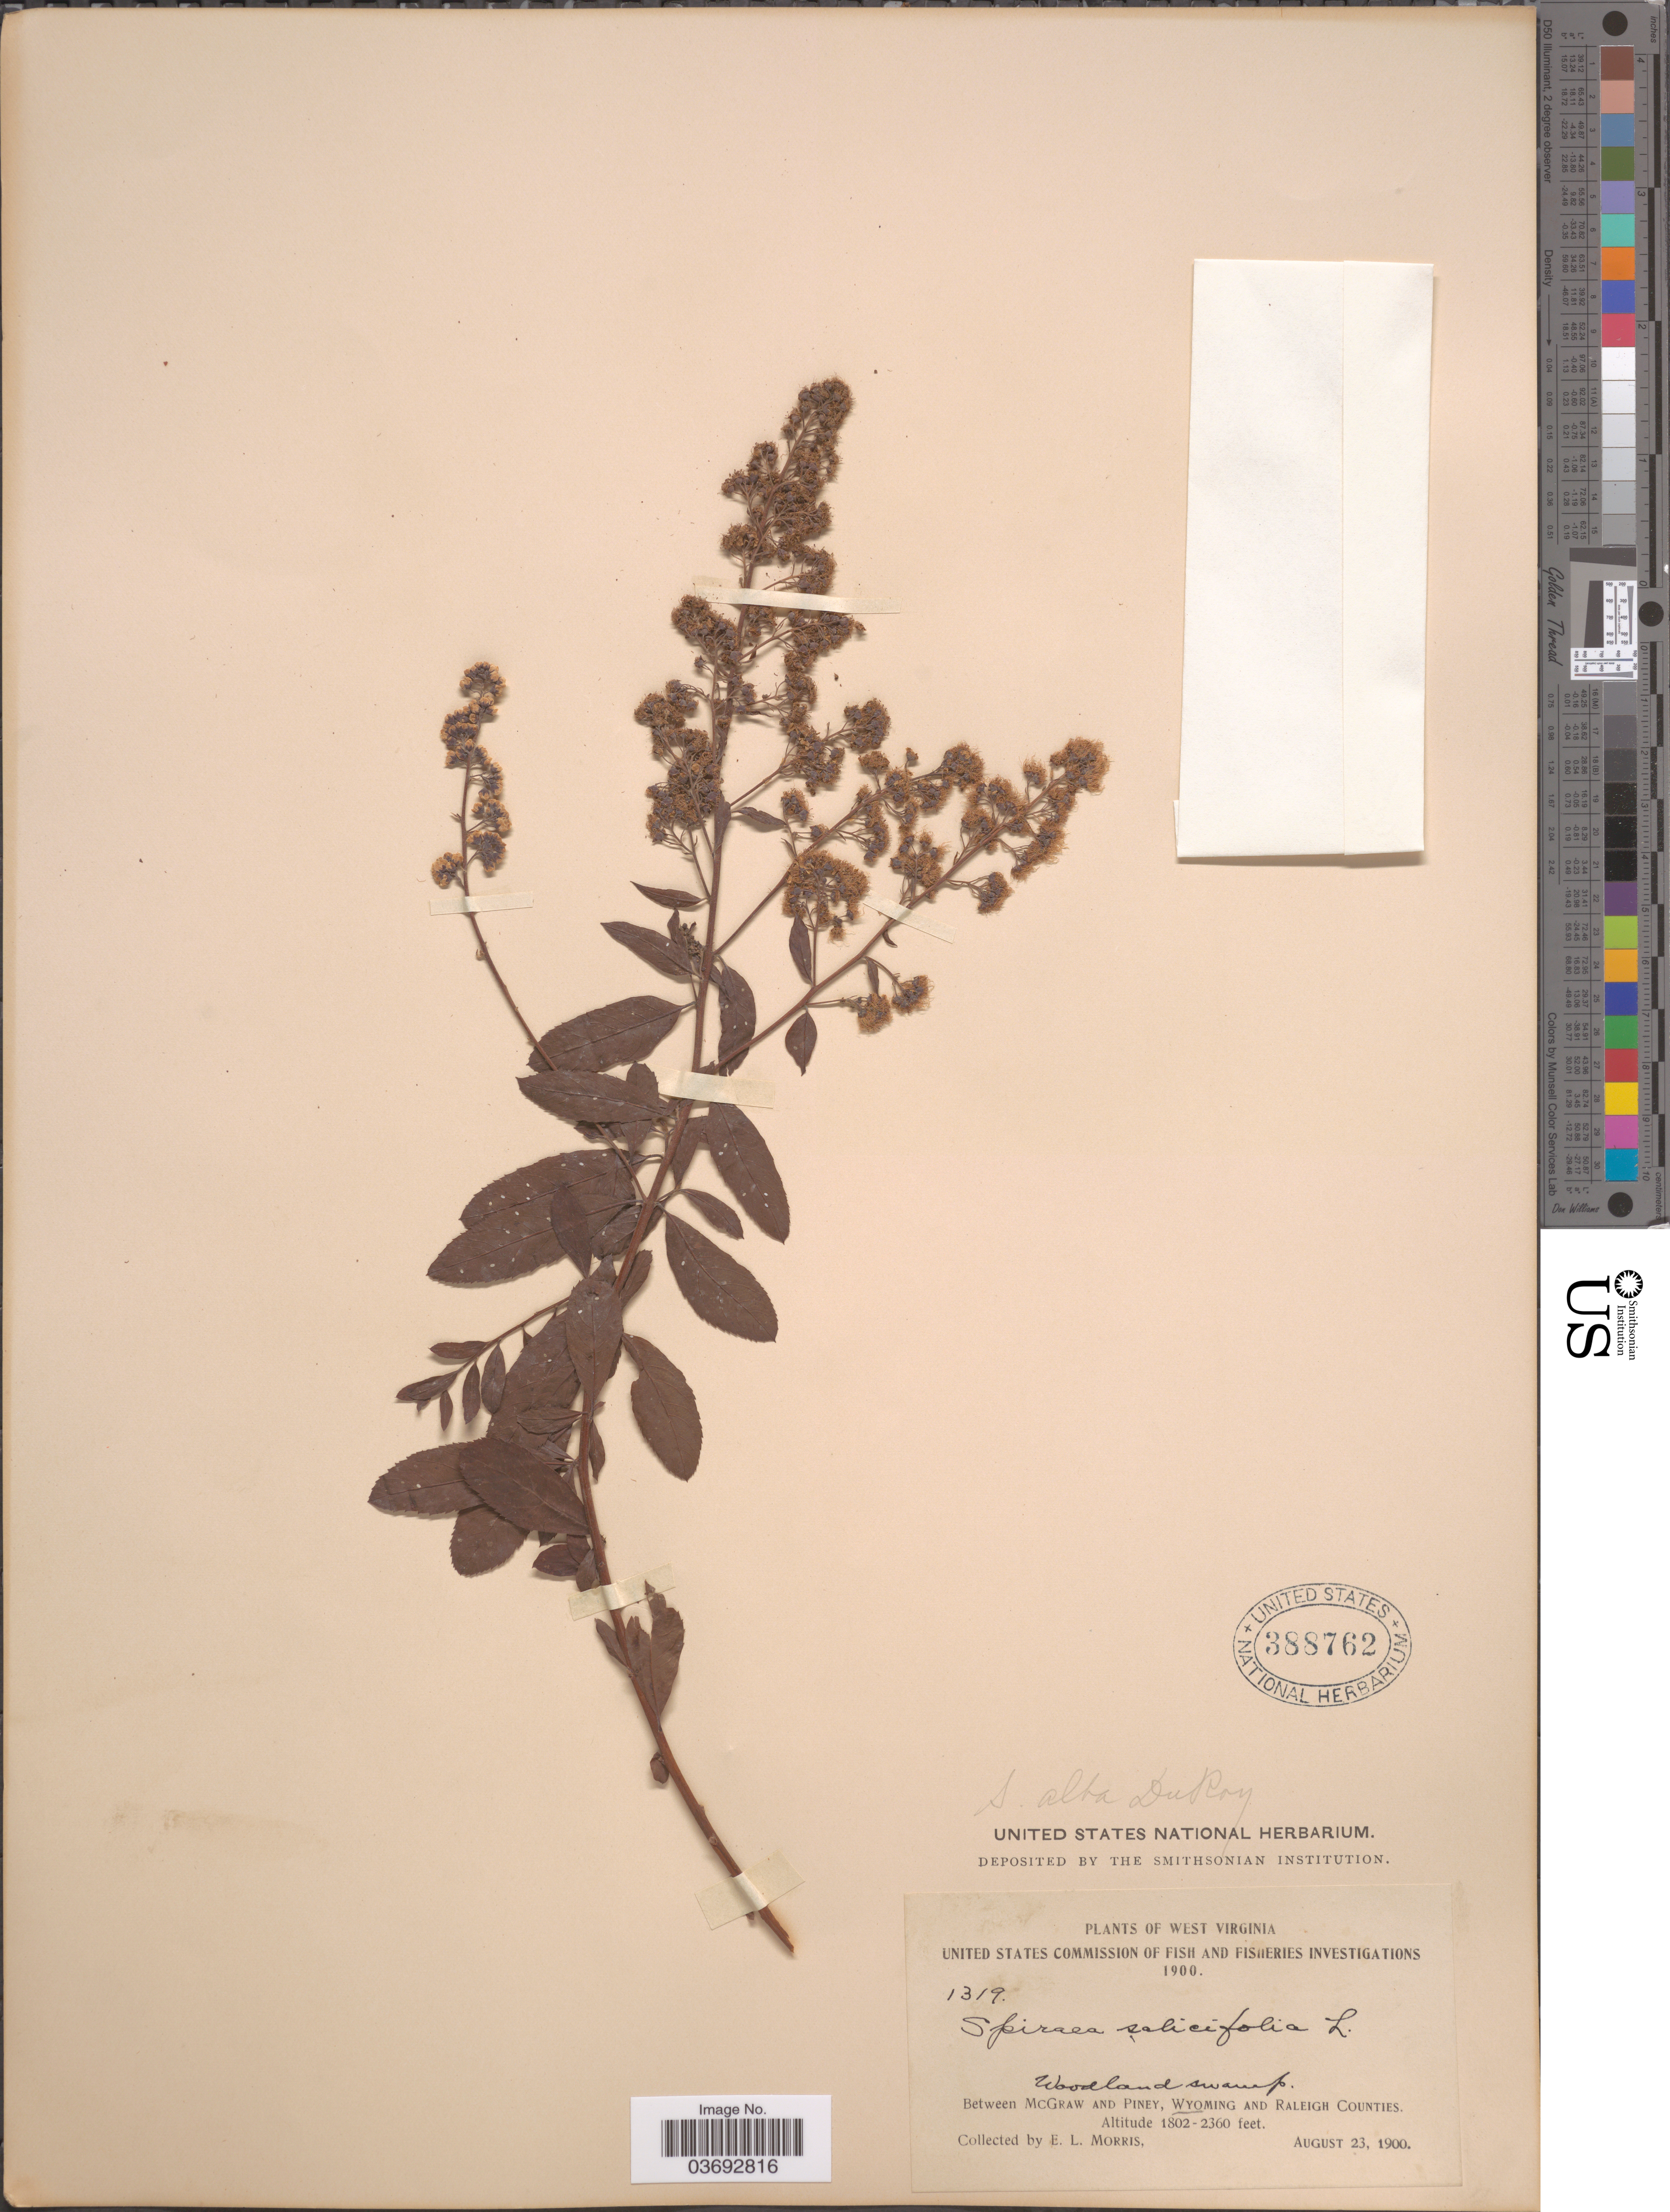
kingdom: Plantae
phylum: Tracheophyta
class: Magnoliopsida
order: Rosales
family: Rosaceae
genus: Spiraea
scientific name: Spiraea salicifolia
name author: L.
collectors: E. Morris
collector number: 1319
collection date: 1900-08-23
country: United States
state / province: West Virginia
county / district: Raleigh / Wyoming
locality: Between Piney and McGraws.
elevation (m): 549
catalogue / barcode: US 388762